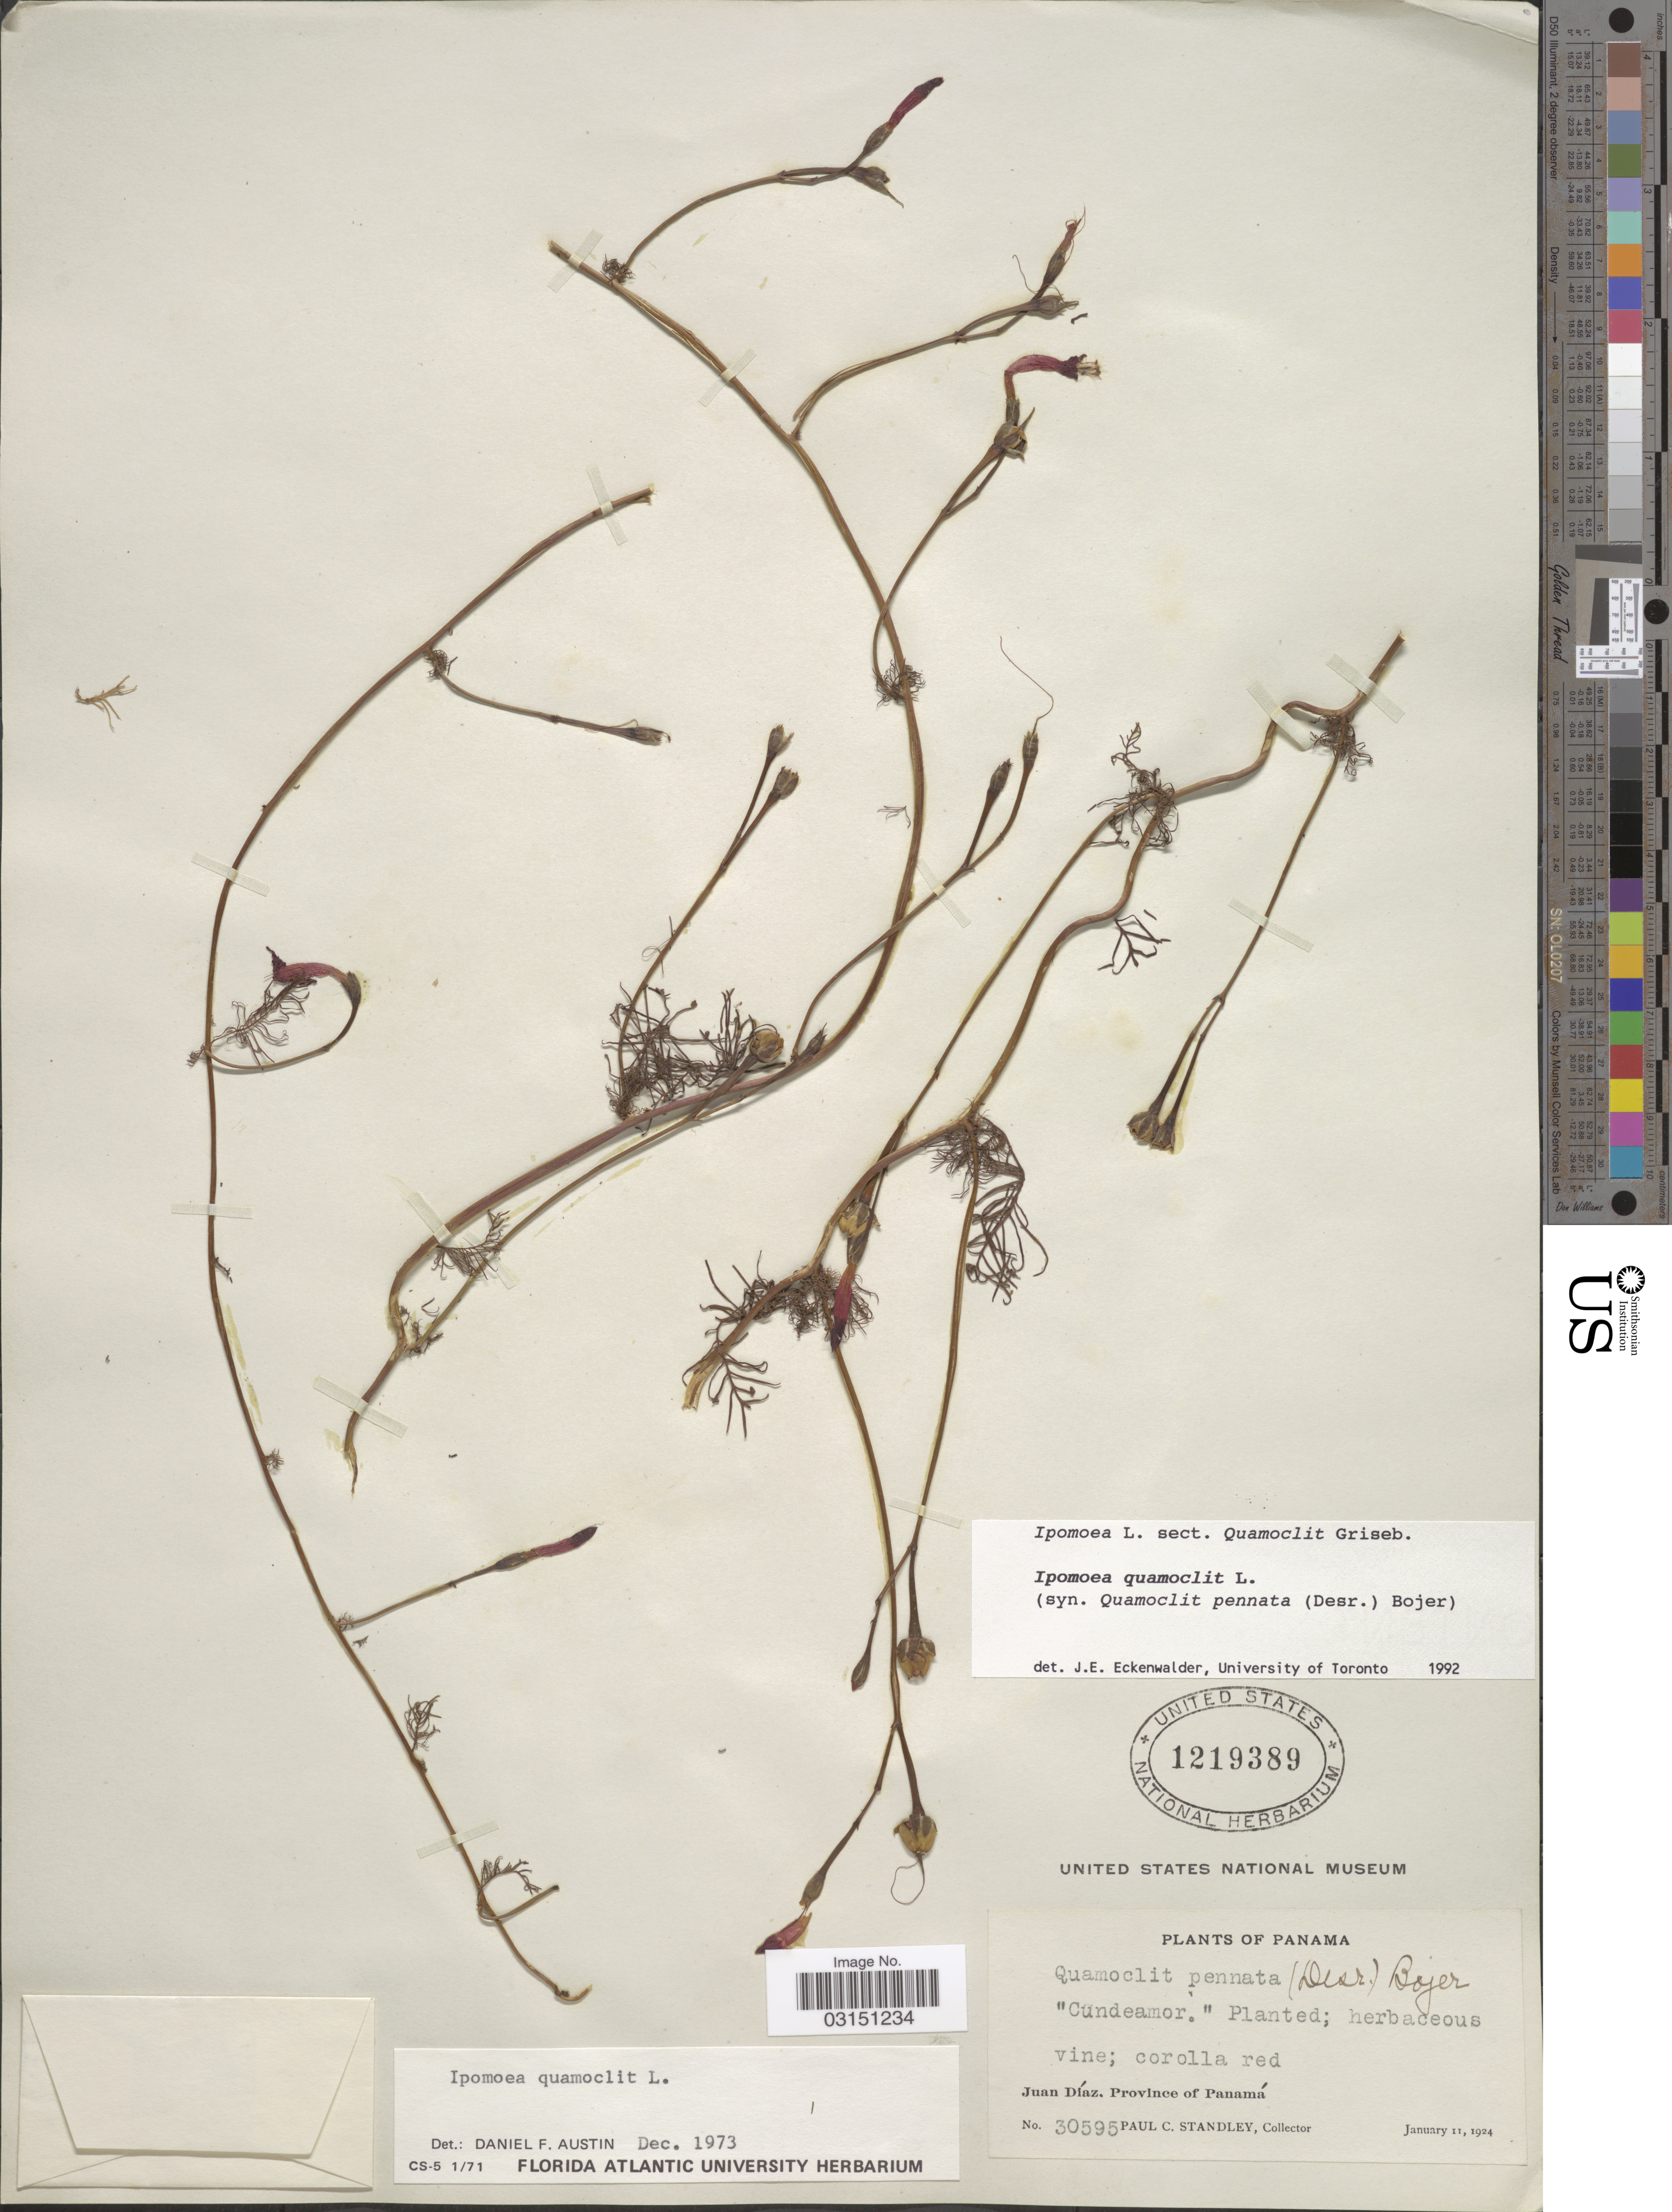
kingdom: Plantae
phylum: Tracheophyta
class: Magnoliopsida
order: Solanales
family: Convolvulaceae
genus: Ipomoea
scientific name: Ipomoea quamoclit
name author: L.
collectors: P. C. Standley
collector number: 30595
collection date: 1924-01-11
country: Panama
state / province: Panamá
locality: Juan Díaz.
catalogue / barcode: US 1219389